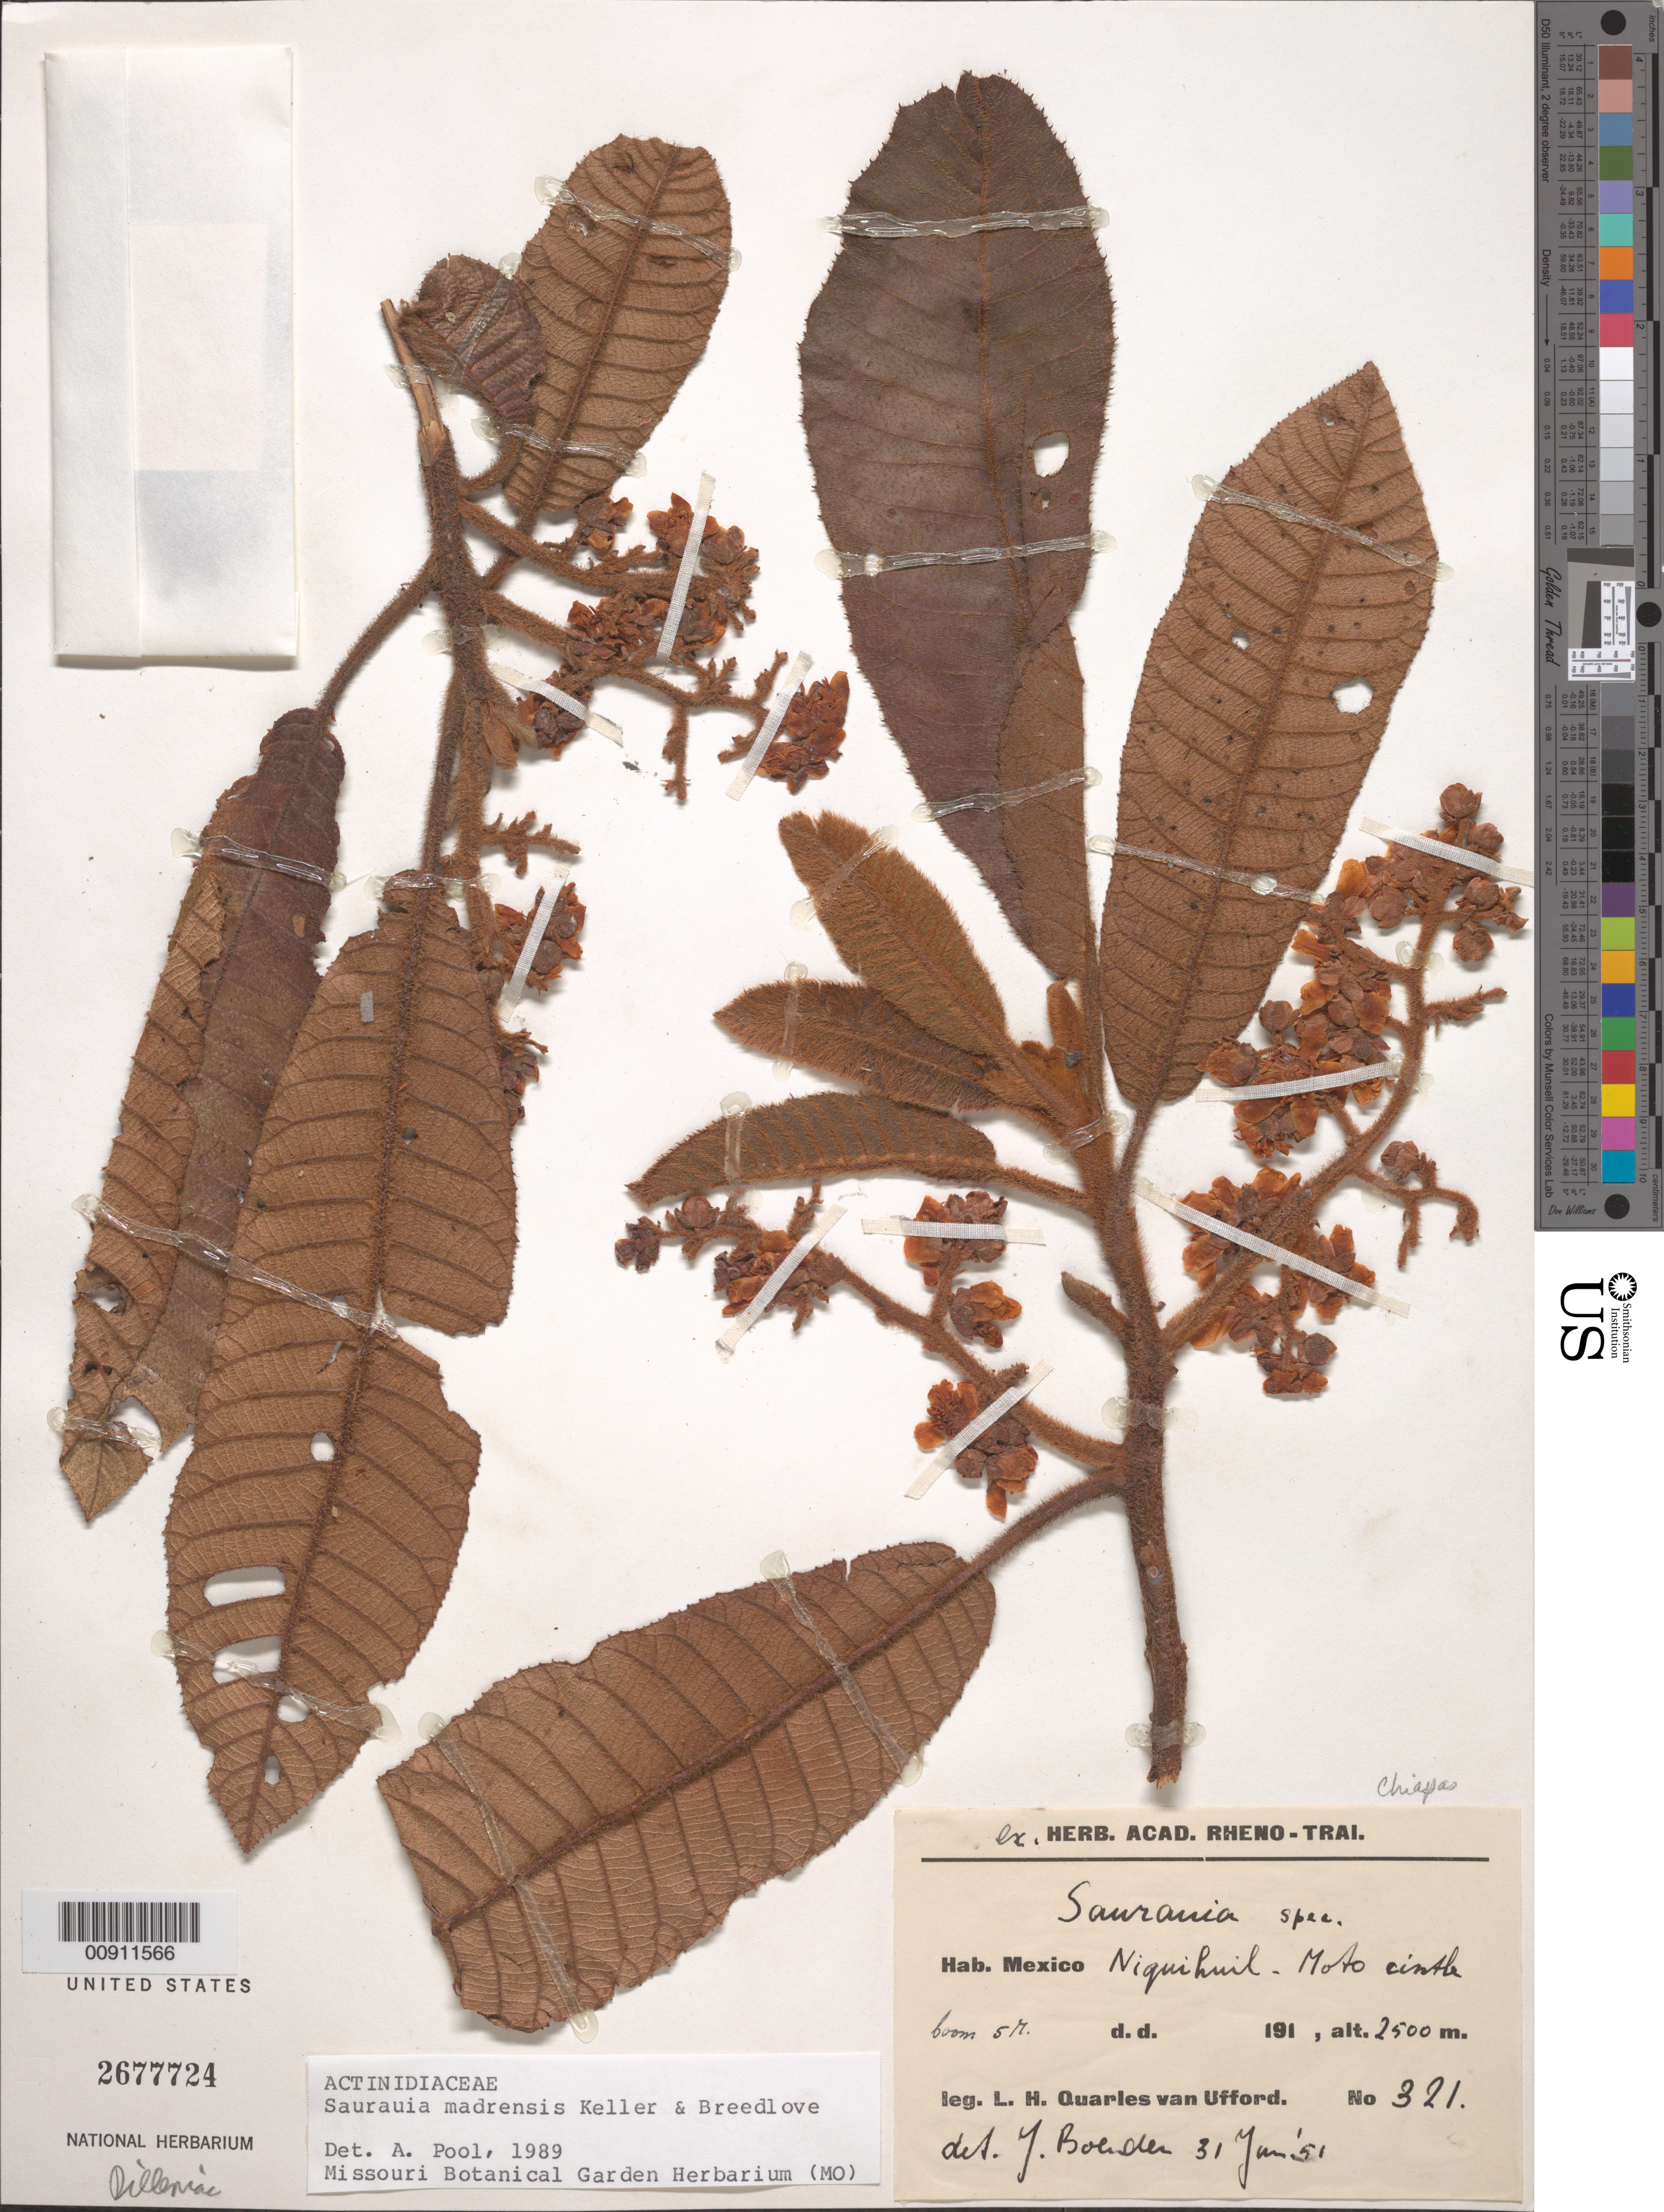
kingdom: Plantae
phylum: Tracheophyta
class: Magnoliopsida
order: Ericales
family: Actinidiaceae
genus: Saurauia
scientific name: Saurauia madrensis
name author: B.T. Keller & Breedlove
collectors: Quarles van Ufford, L. H.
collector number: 321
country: Mexico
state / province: Chiapas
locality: Niquihuil - Moto cintla [sic].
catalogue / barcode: US 2677724